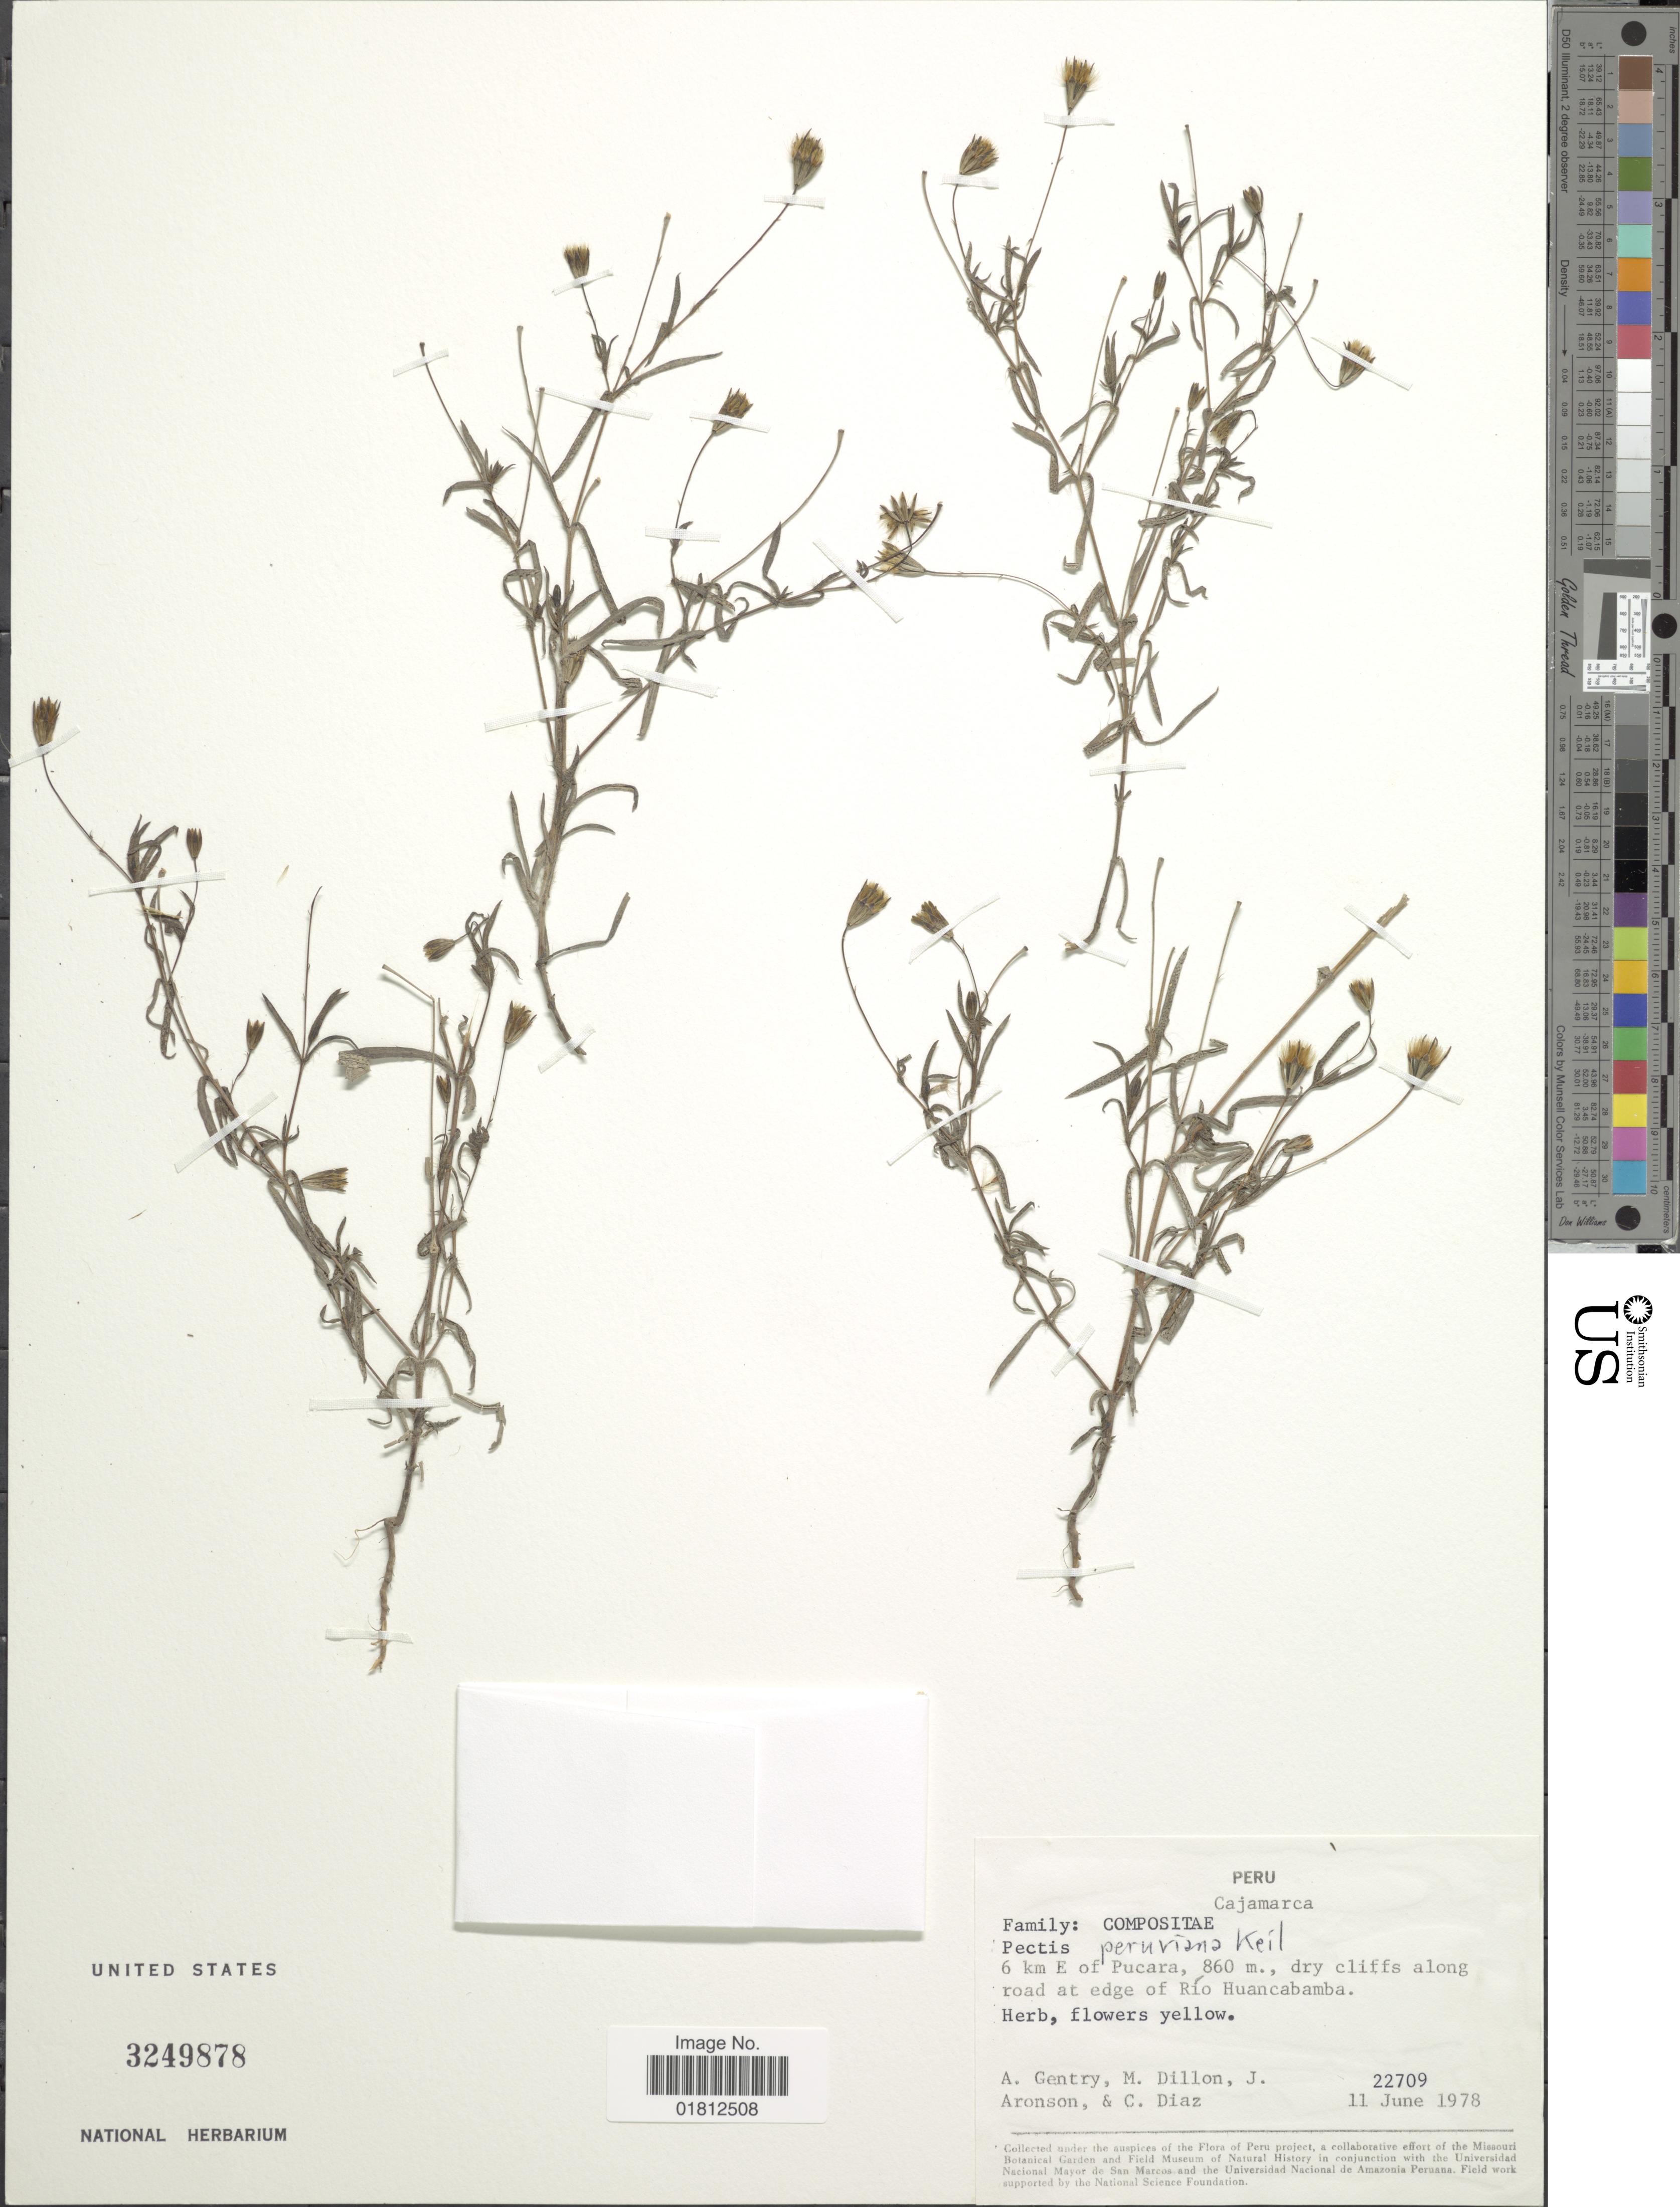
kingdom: Plantae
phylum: Tracheophyta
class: Magnoliopsida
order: Asterales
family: Asteraceae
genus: Pectis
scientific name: Pectis peruviana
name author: D.J. Keil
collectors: A. H. Gentry, M. O. Dillon, J. Aronson & C. Díaz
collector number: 22709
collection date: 1978-06-11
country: Peru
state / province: Cajamarca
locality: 6 km E of Pucura, dry cliffs along road at edge of Río Huancabamba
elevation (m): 860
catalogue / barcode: US 3249878